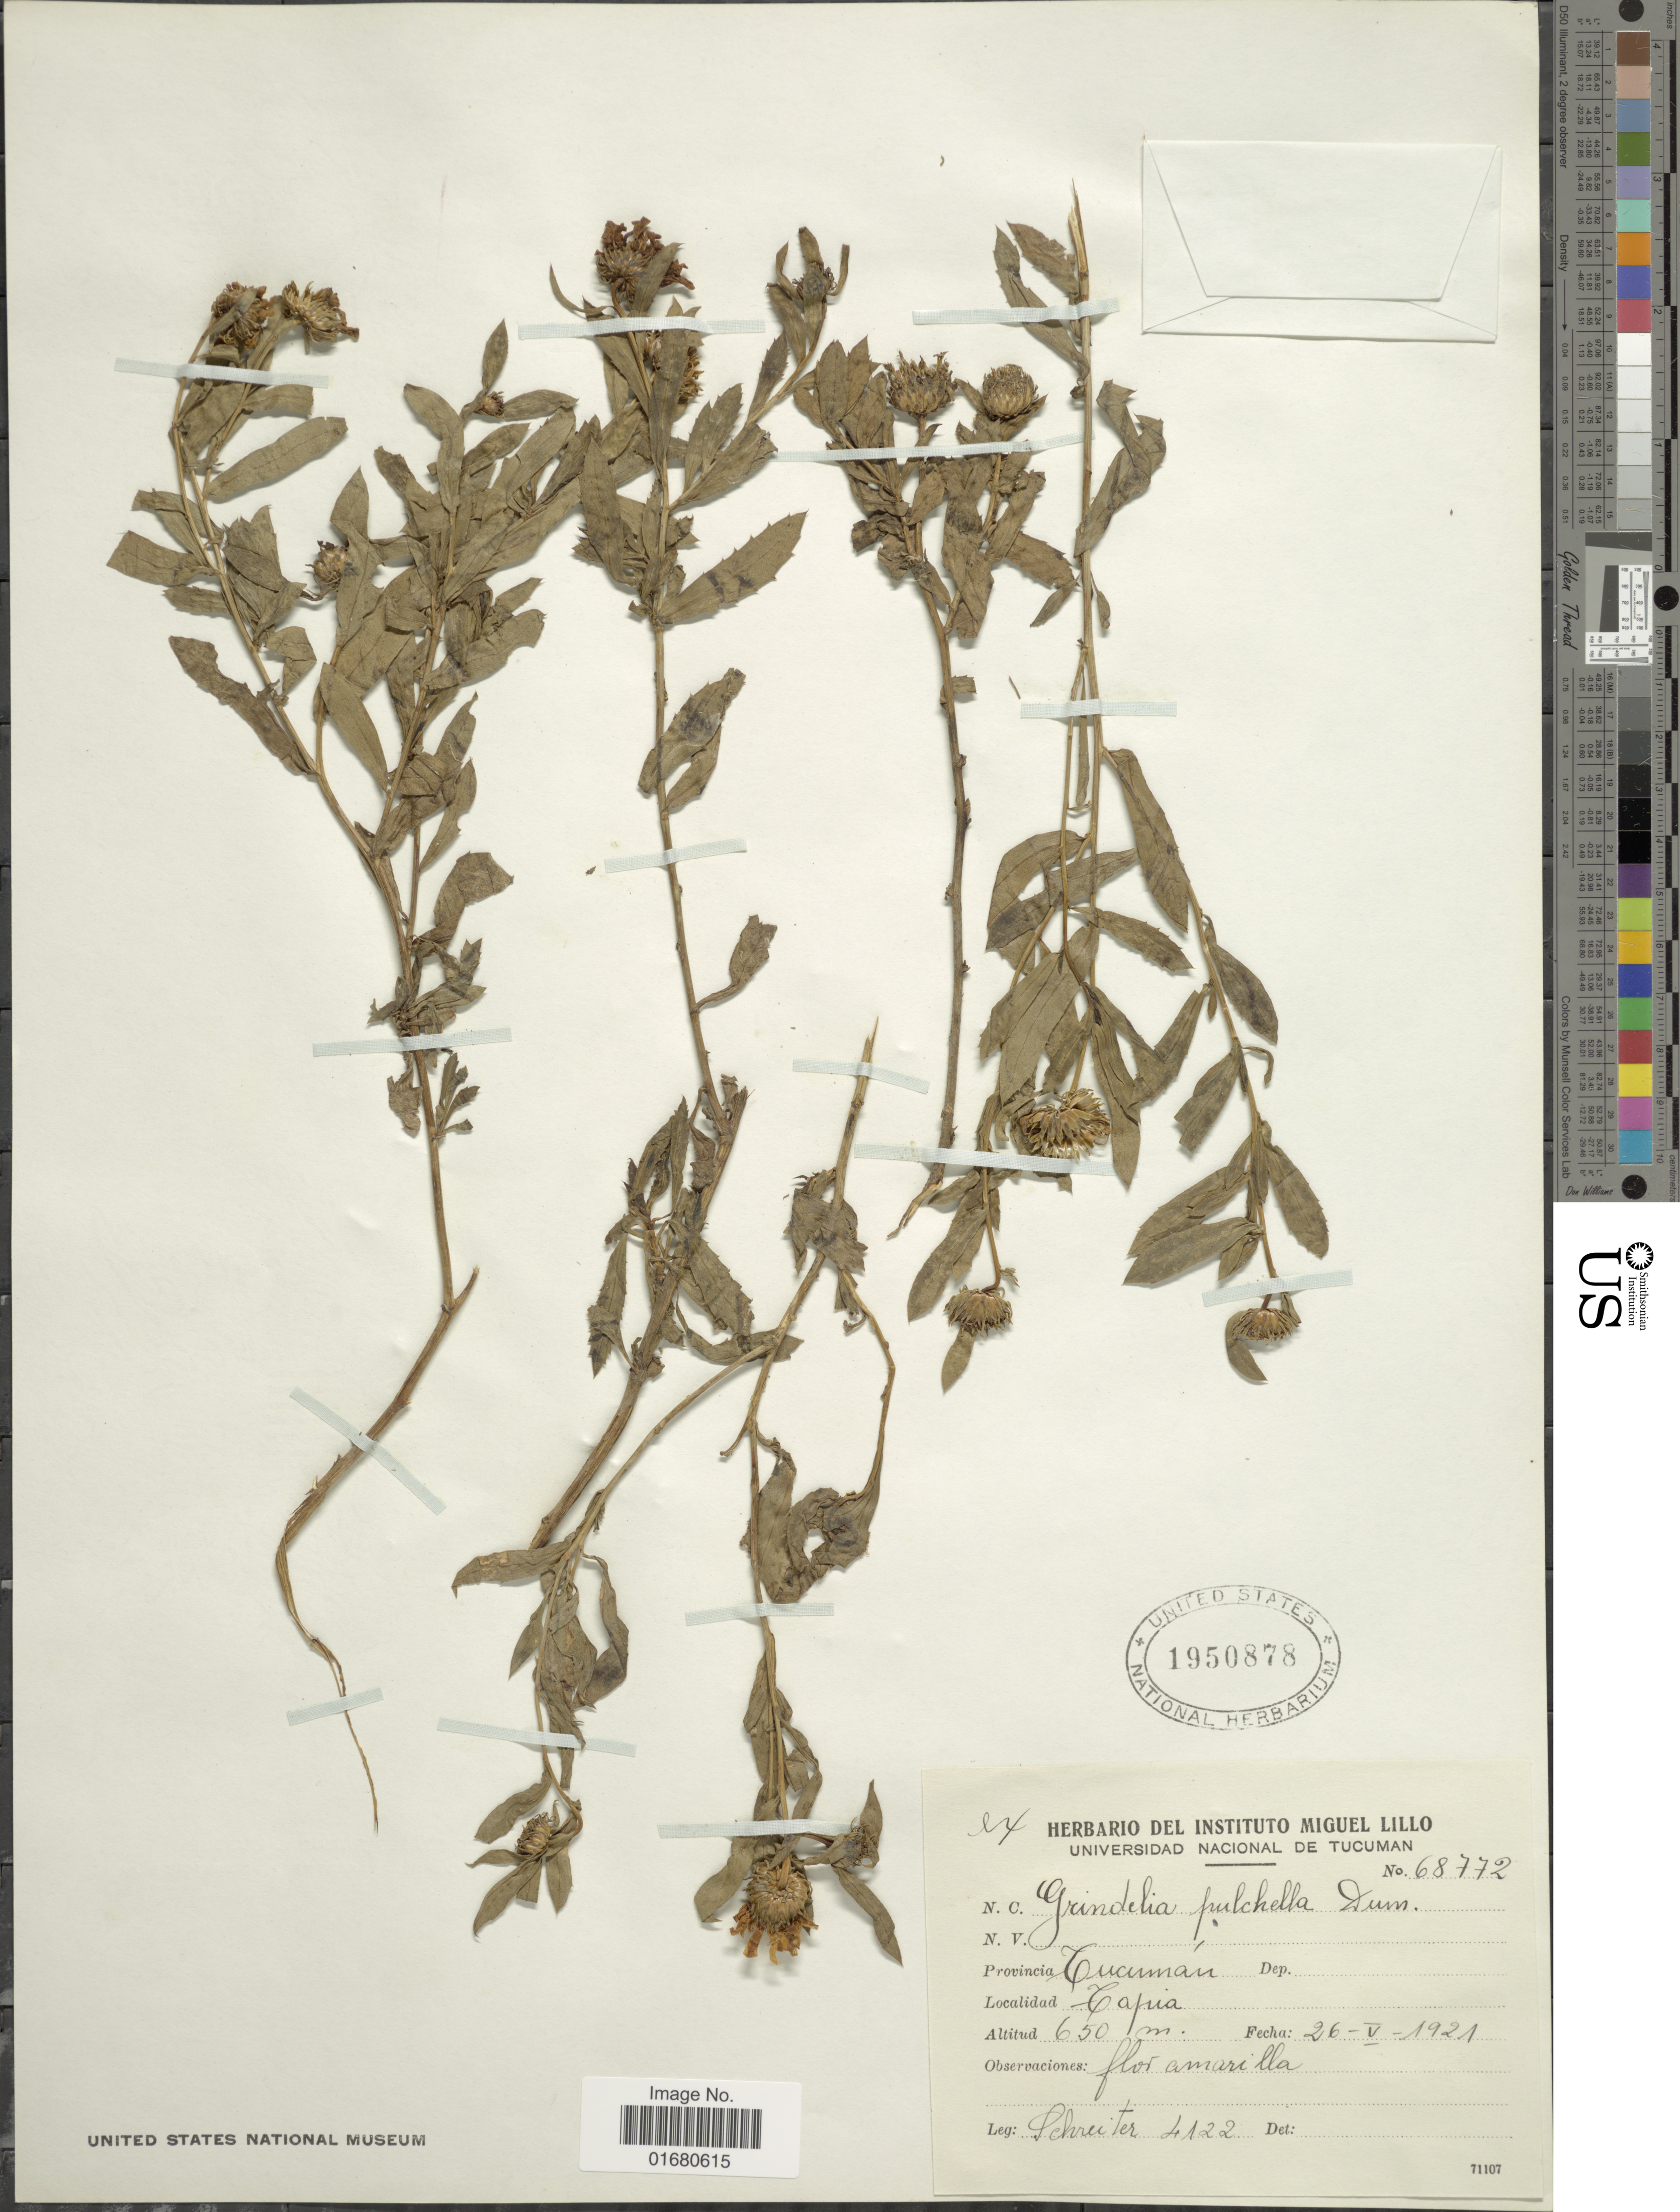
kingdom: Plantae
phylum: Tracheophyta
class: Magnoliopsida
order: Asterales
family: Asteraceae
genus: Grindelia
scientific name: Grindelia pulchella var. pulchella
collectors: -. Schreiter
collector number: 4122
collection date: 1921-05-26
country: Argentina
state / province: Tucuman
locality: Tapia.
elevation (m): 650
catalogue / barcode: US 1950878